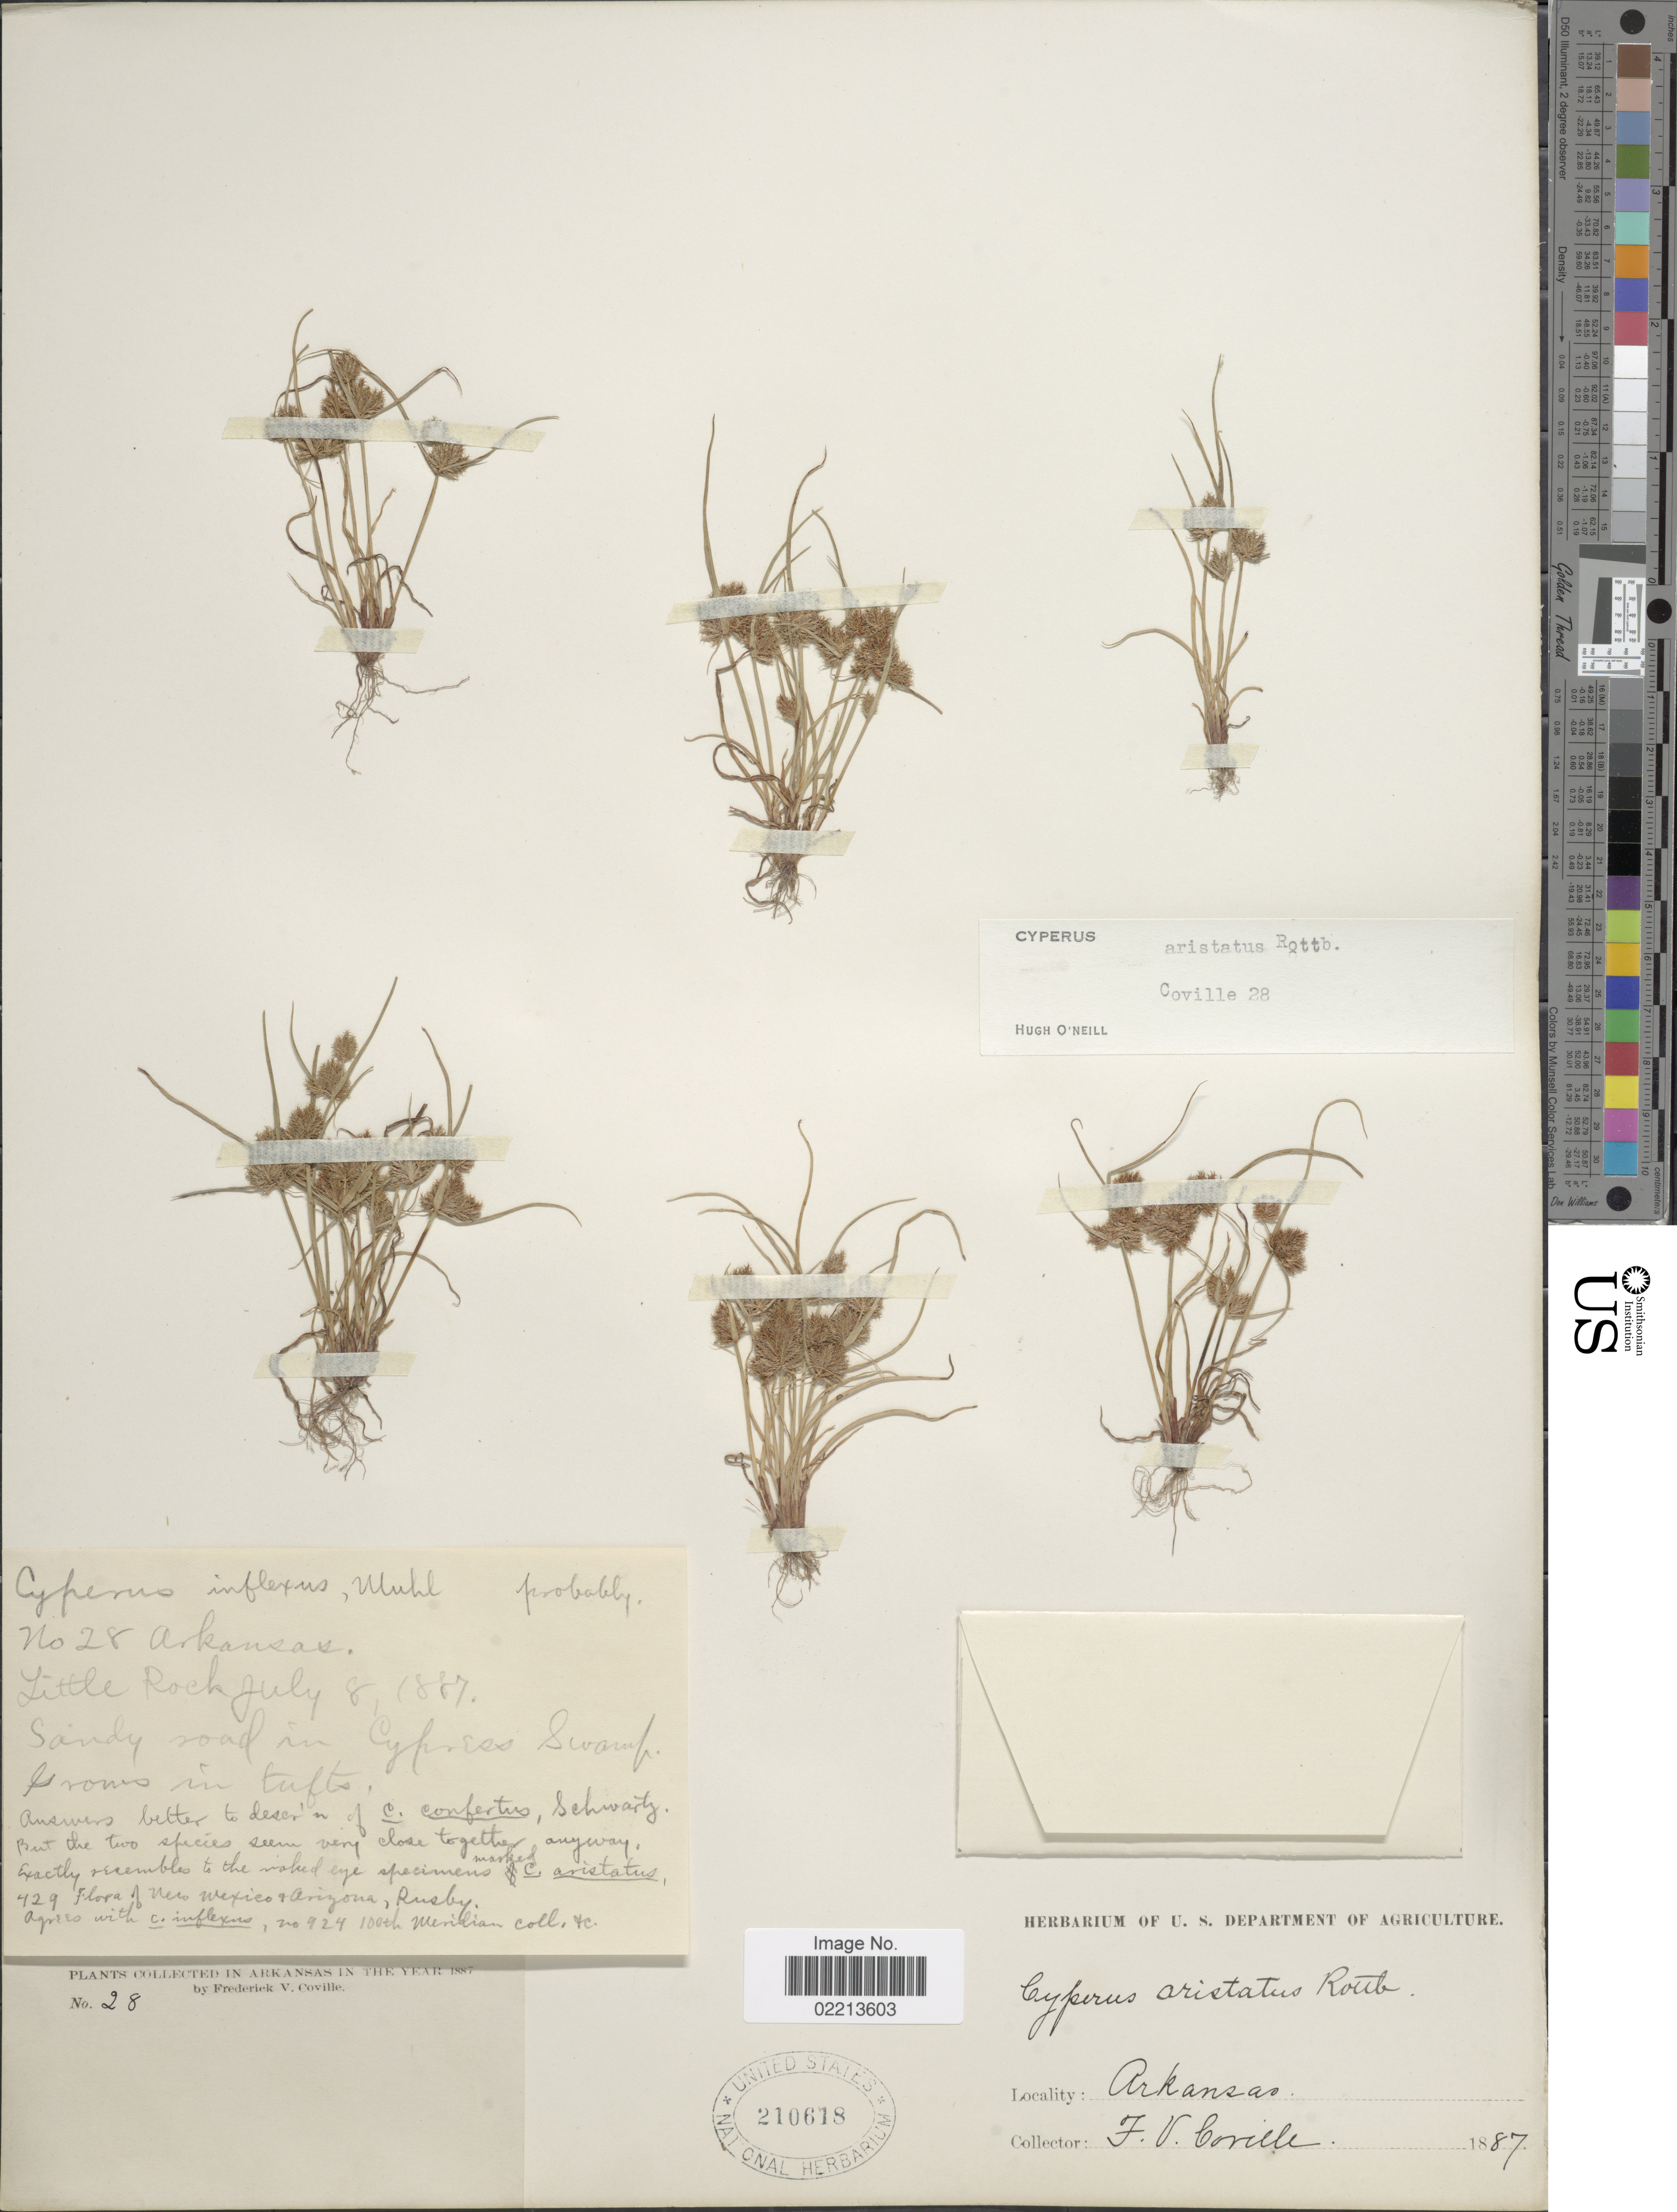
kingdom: Plantae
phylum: Tracheophyta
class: Liliopsida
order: Poales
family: Cyperaceae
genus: Cyperus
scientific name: Cyperus squarrosus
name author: L.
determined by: Strong, Mark T., (BOT), Smithsonian Institution - National Museum of Natural History (UNITED STATES)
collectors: F. V. Coville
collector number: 28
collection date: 1887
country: United States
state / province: Arkansas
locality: Little Rocky, sand road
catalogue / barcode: US 210618